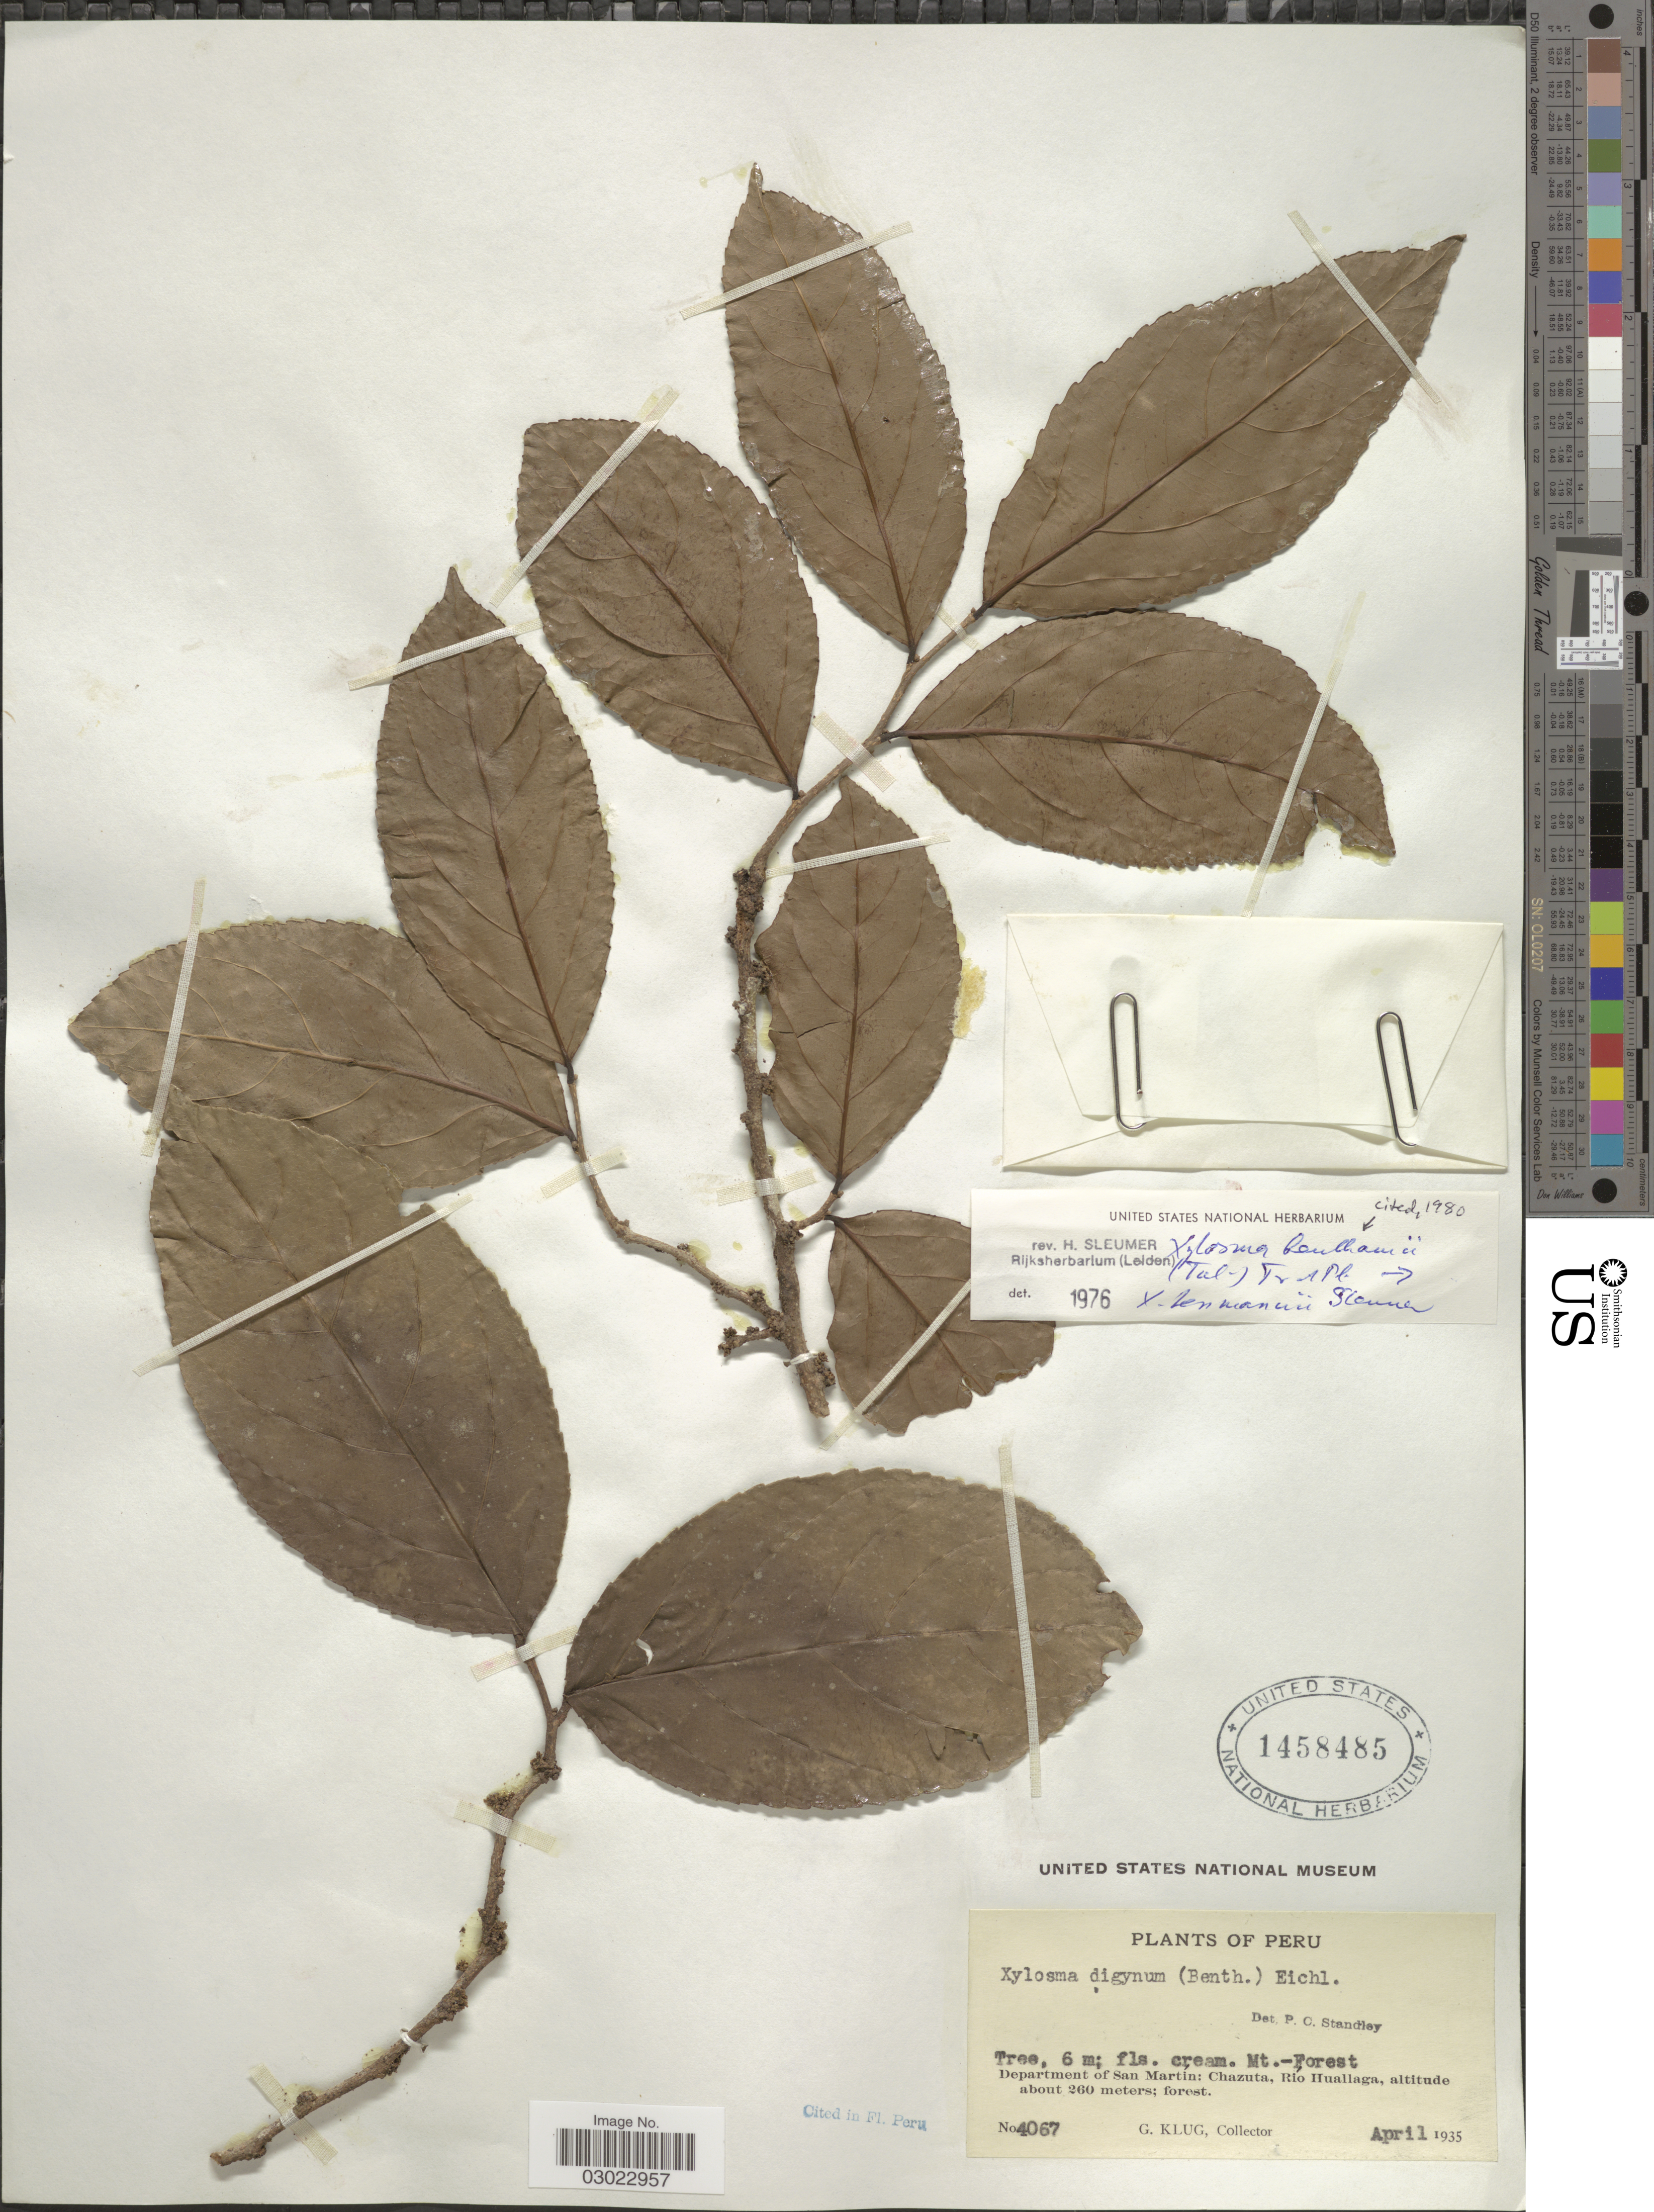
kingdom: Plantae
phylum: Tracheophyta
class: Magnoliopsida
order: Malpighiales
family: Salicaceae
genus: Xylosma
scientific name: Xylosma benthamii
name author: (Tul.) Triana & Planch.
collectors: G. Klug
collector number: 4067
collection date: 1935-04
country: Peru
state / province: San Martín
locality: Department of San Martín: Chazuta, Río Huallaga.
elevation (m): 260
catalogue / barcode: US 1458485